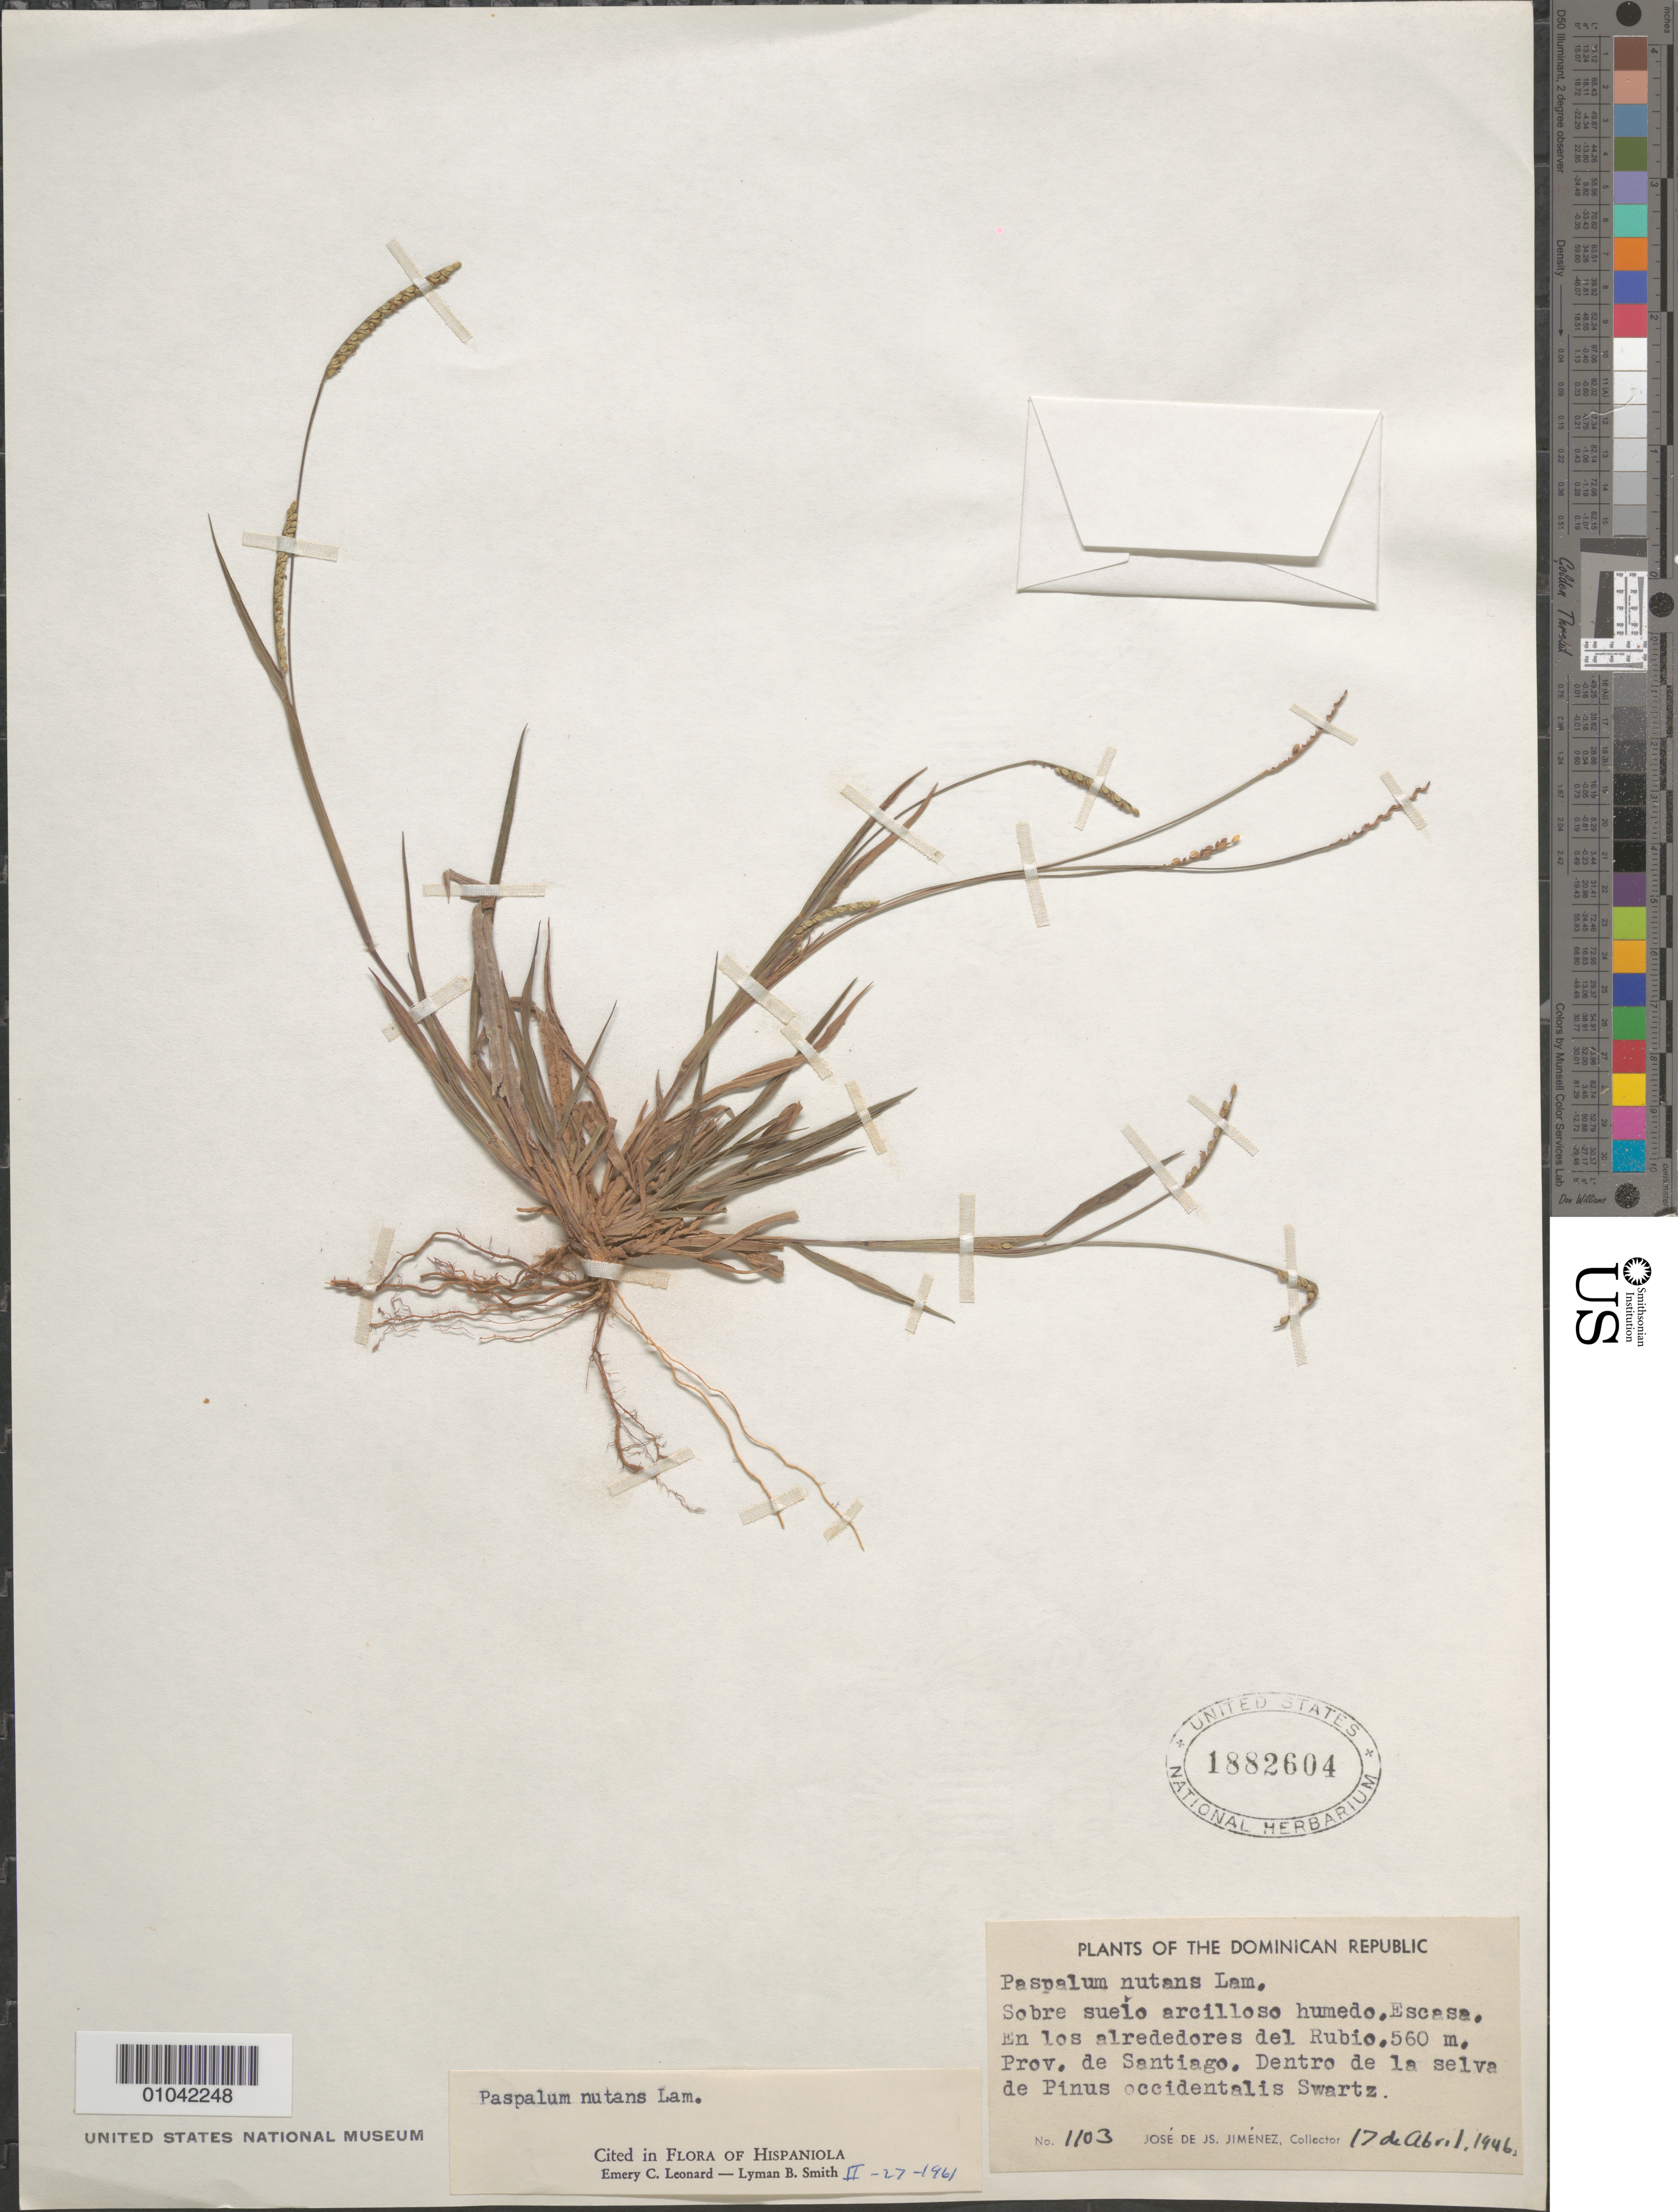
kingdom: Plantae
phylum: Tracheophyta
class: Liliopsida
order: Poales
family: Poaceae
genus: Paspalum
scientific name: Paspalum nutans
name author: Lam.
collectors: J. J. Jiménez Almonte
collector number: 1103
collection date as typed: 17 Apr 1946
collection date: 1946-04-17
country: Dominican Republic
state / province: Santiago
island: Hispaniola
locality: En los alrededores del Rubio, Escasa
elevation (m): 560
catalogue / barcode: US 1882604